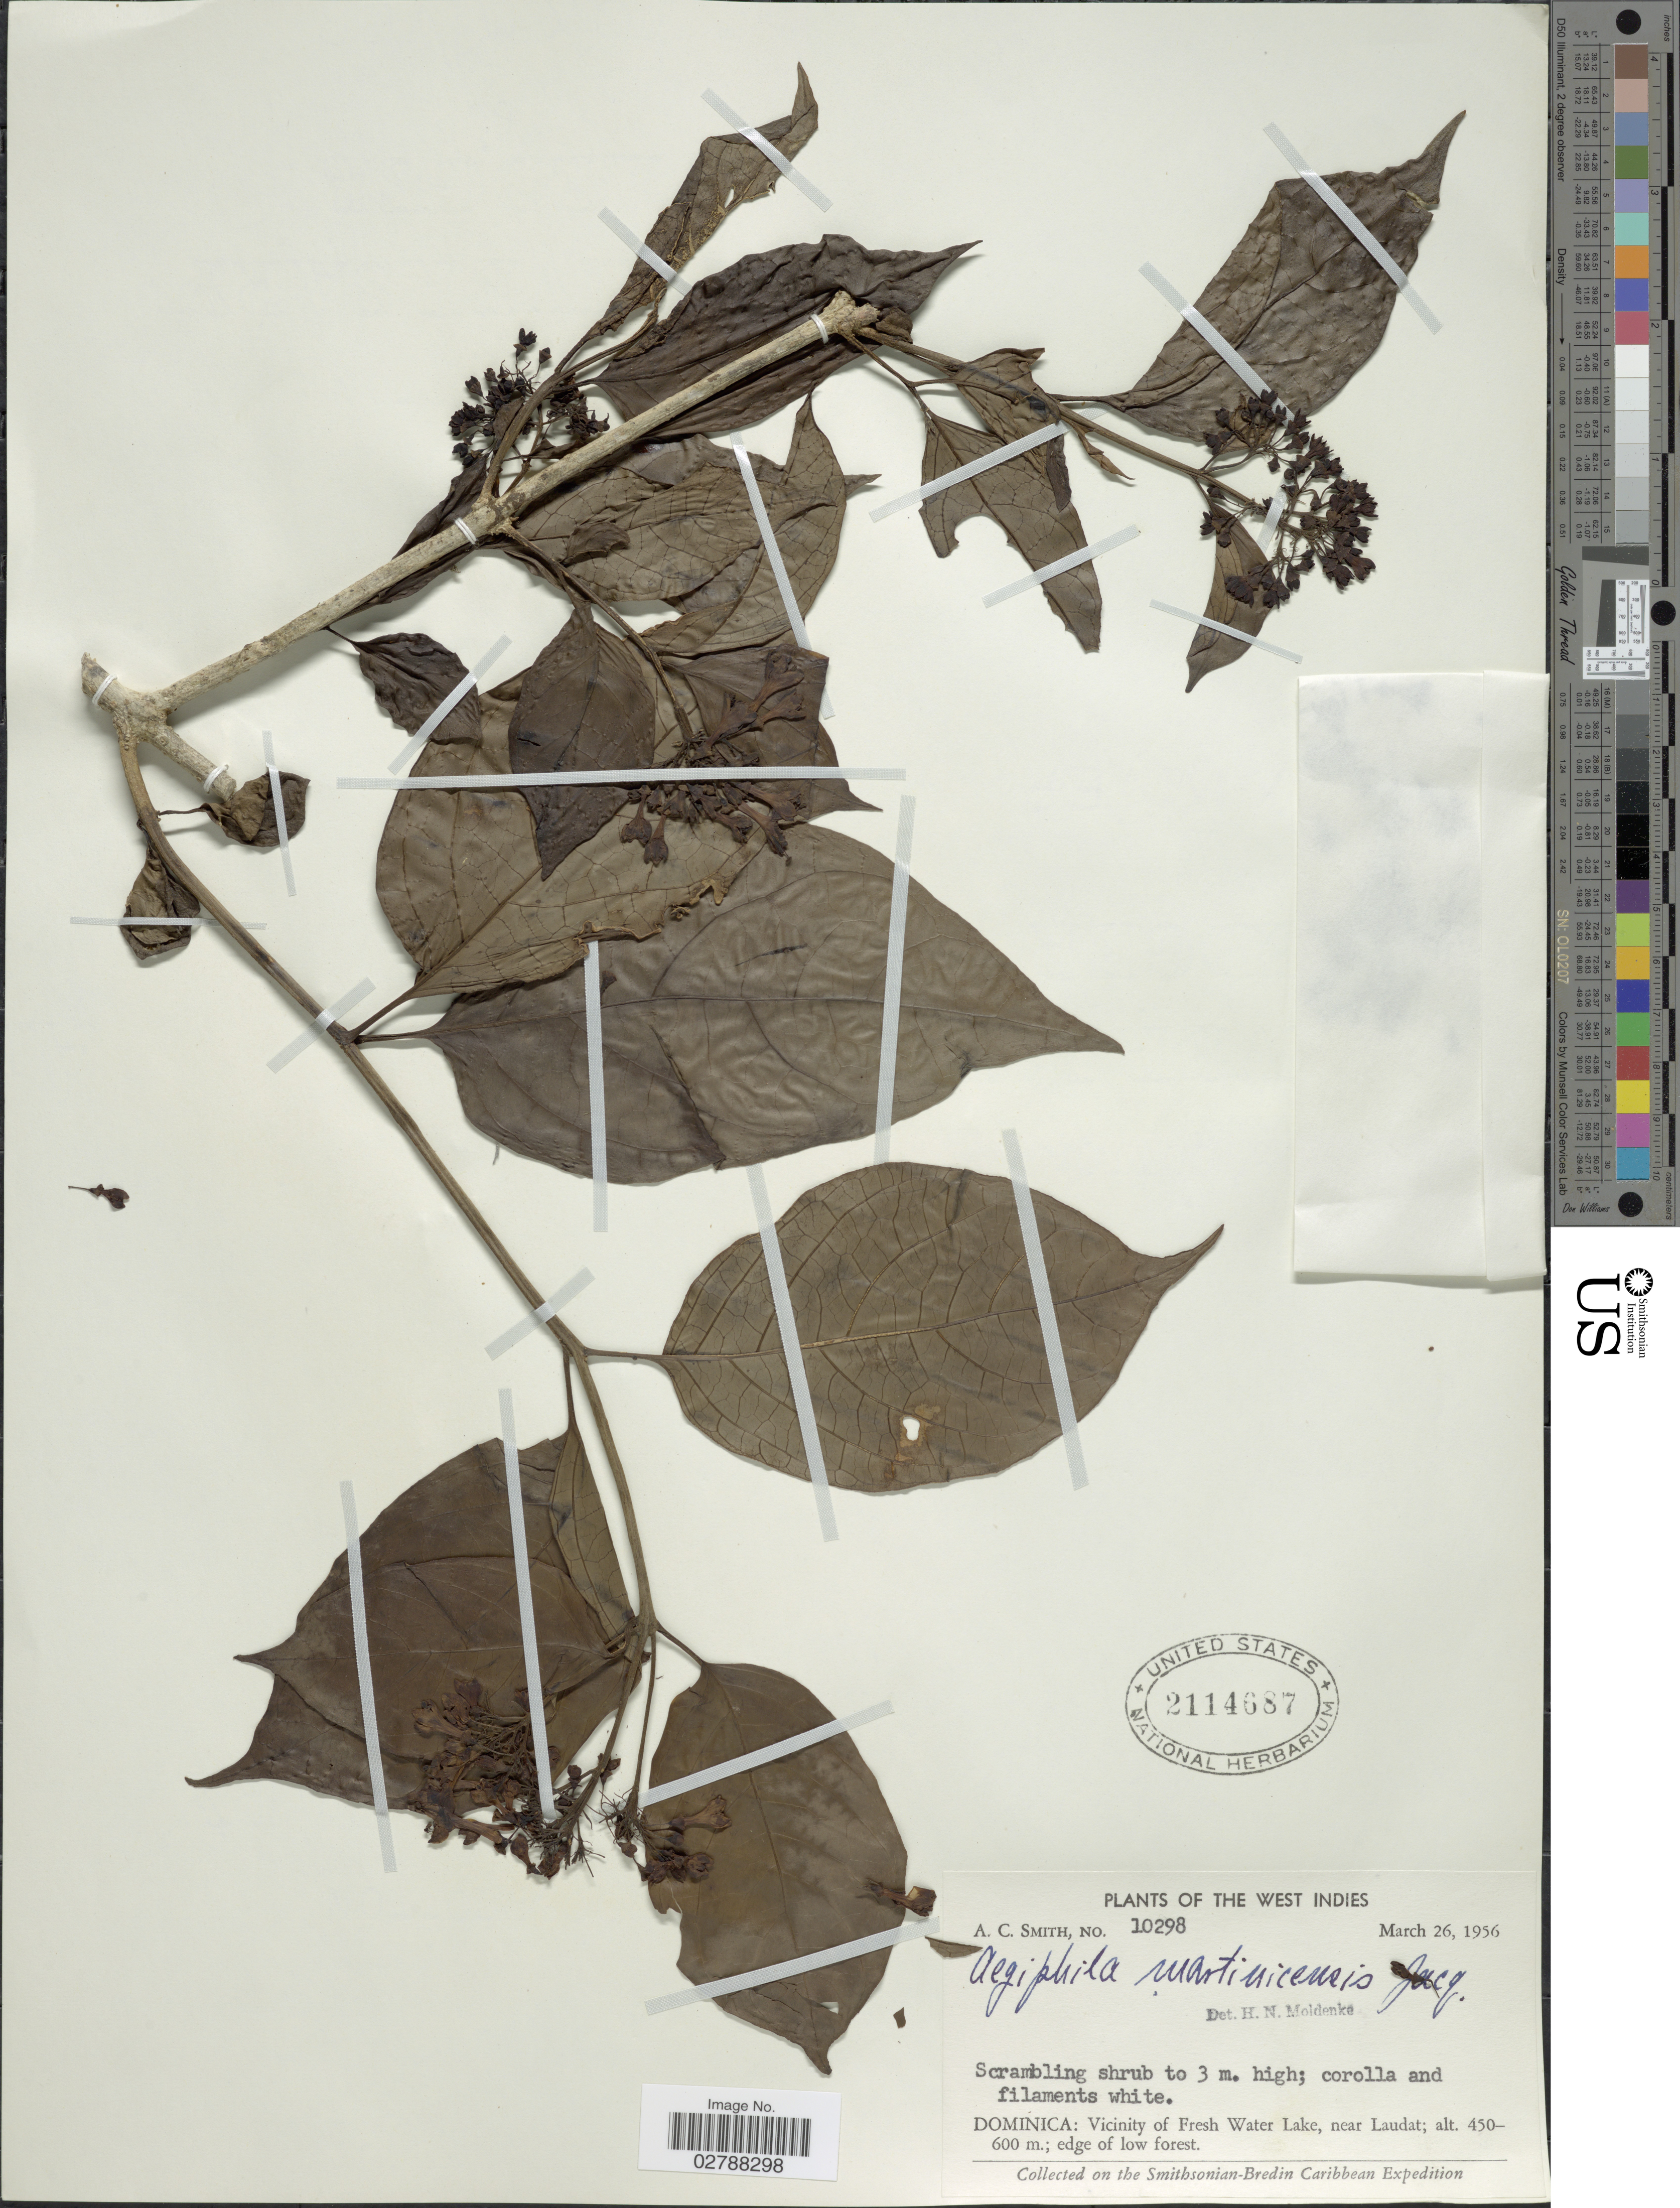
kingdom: Plantae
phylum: Tracheophyta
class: Magnoliopsida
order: Lamiales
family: Lamiaceae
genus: Aegiphila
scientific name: Aegiphila martinicensis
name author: Jacq.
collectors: A. C. Smith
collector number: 10298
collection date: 1956-03-26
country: Dominica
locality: Vicinity of Fresh Water Lake, near Laudat.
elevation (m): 450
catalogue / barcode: US 2114687